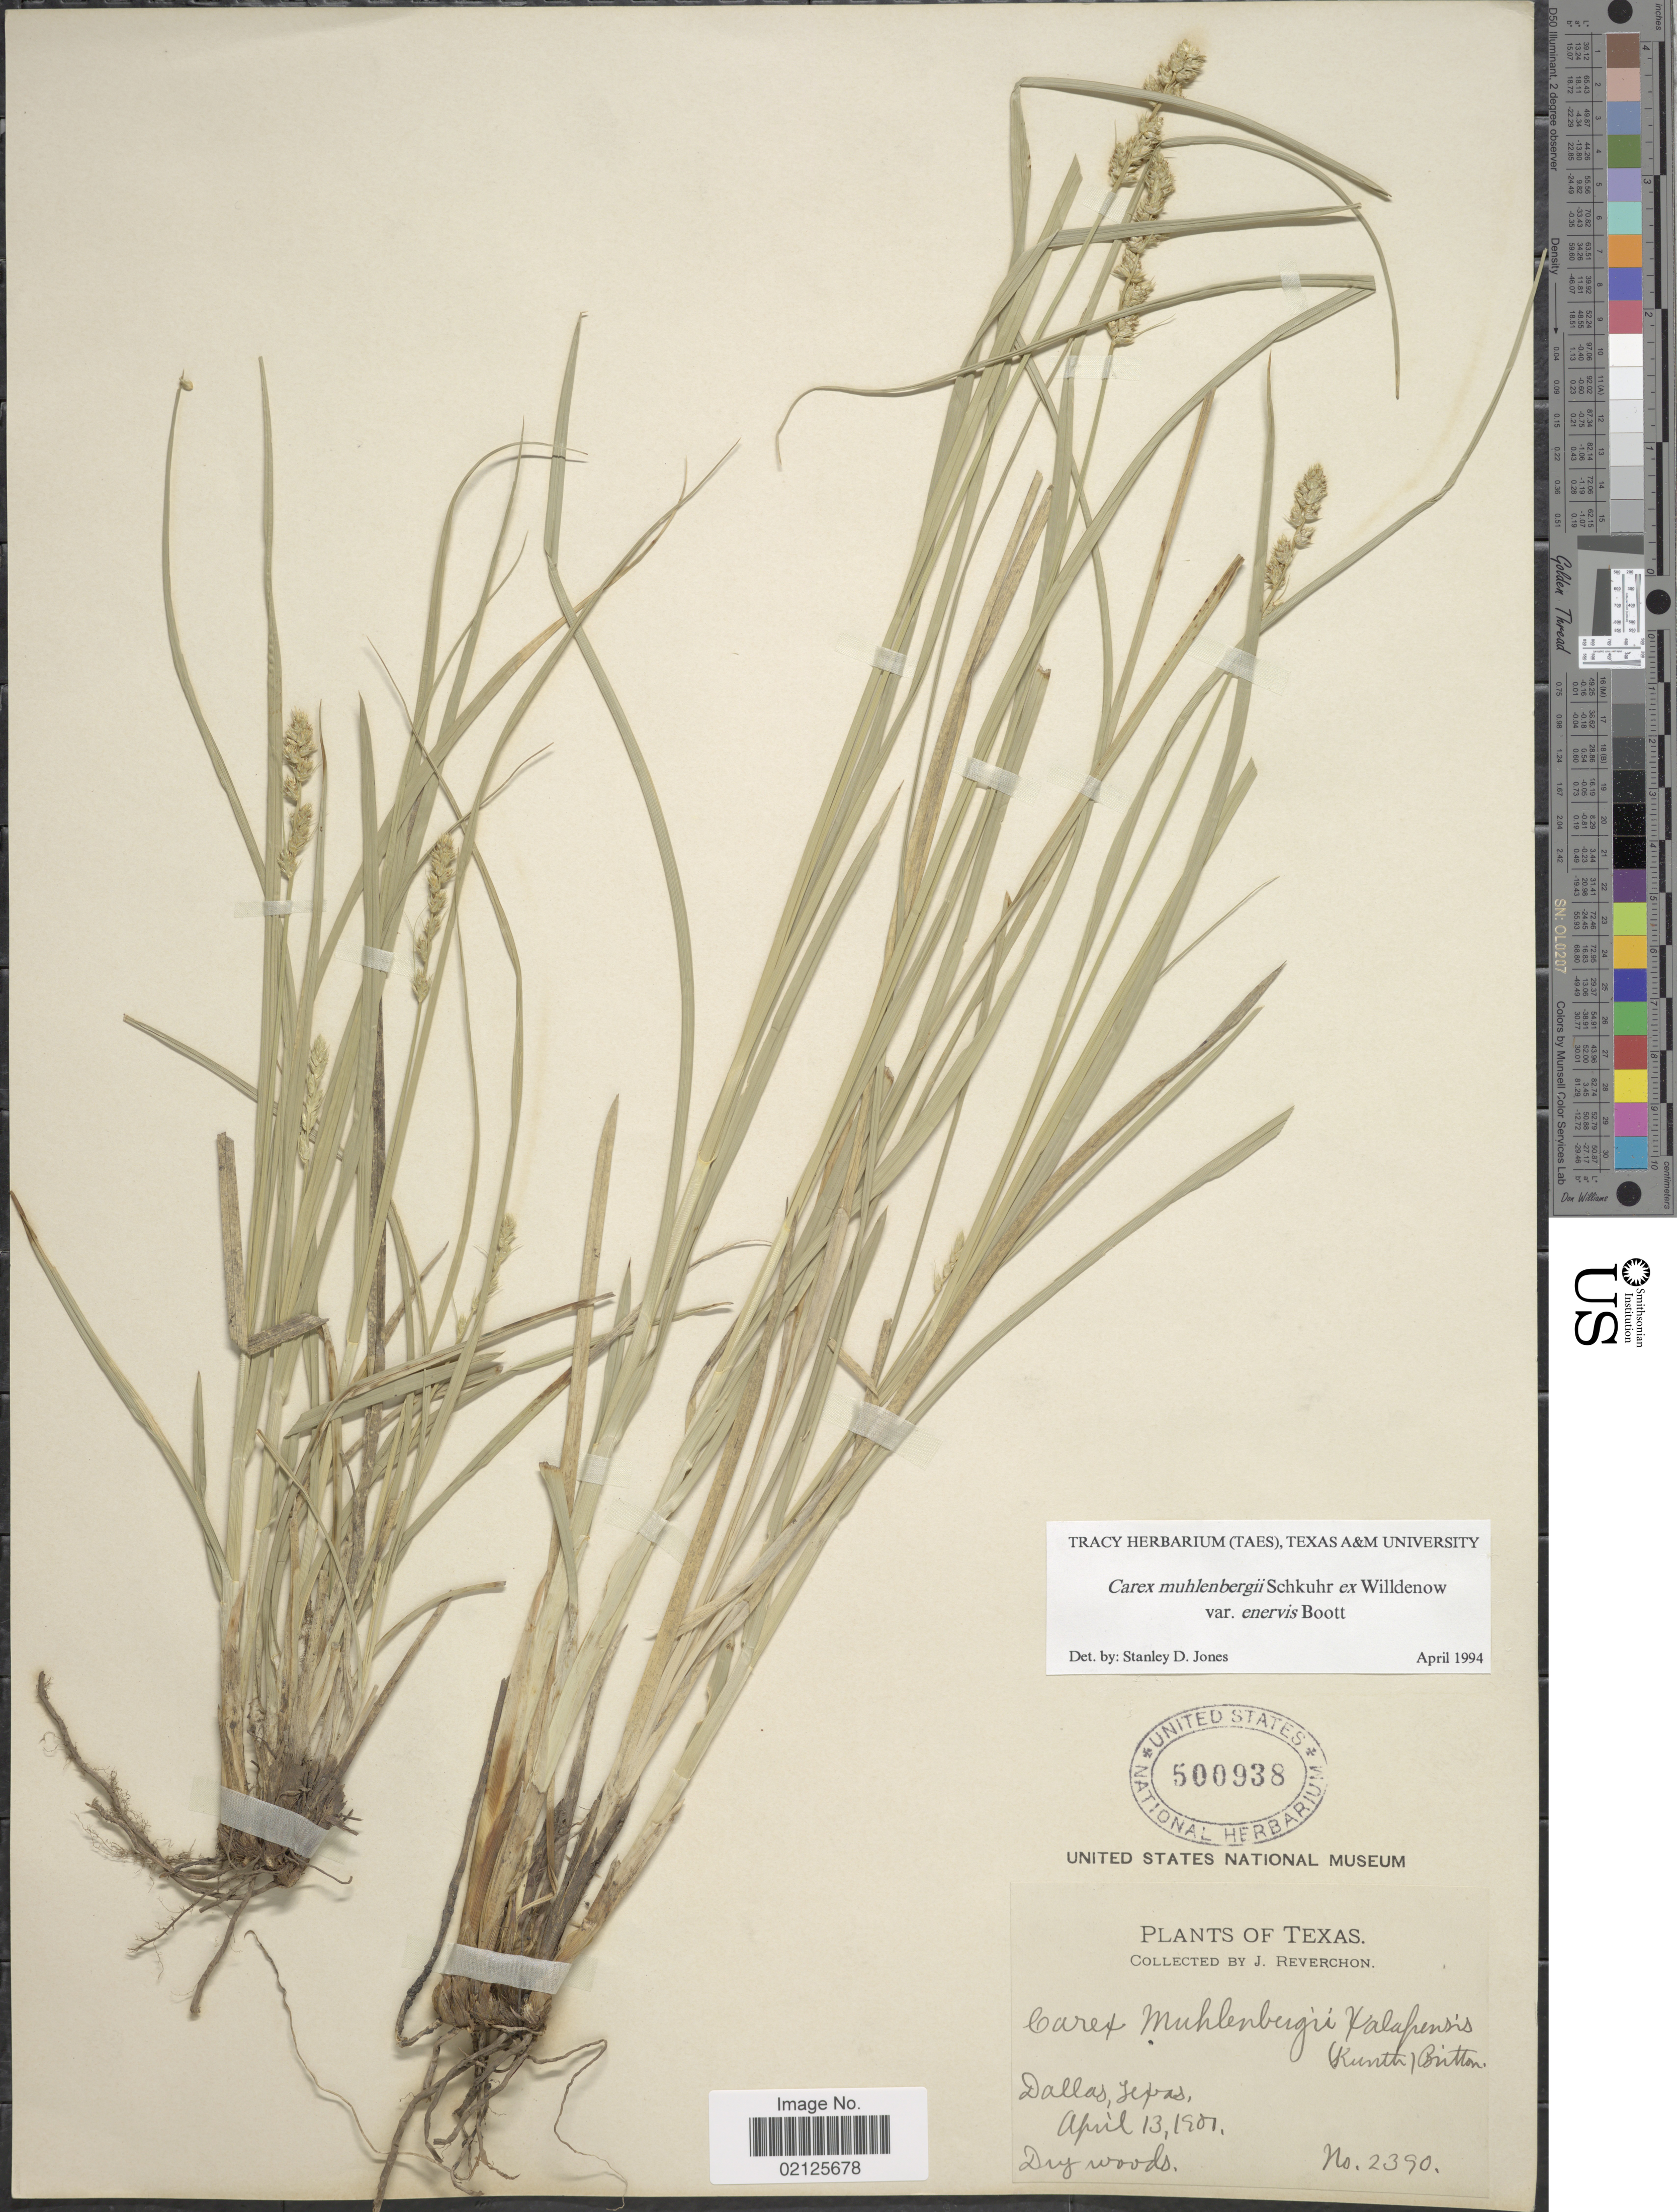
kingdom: Plantae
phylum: Tracheophyta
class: Liliopsida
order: Poales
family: Cyperaceae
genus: Carex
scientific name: Carex muehlenbergii var. enervis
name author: Boott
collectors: J. Reverchon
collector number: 2390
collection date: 1901-04-13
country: United States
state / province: Texas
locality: Dallas, Dry woods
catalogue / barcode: US 500938